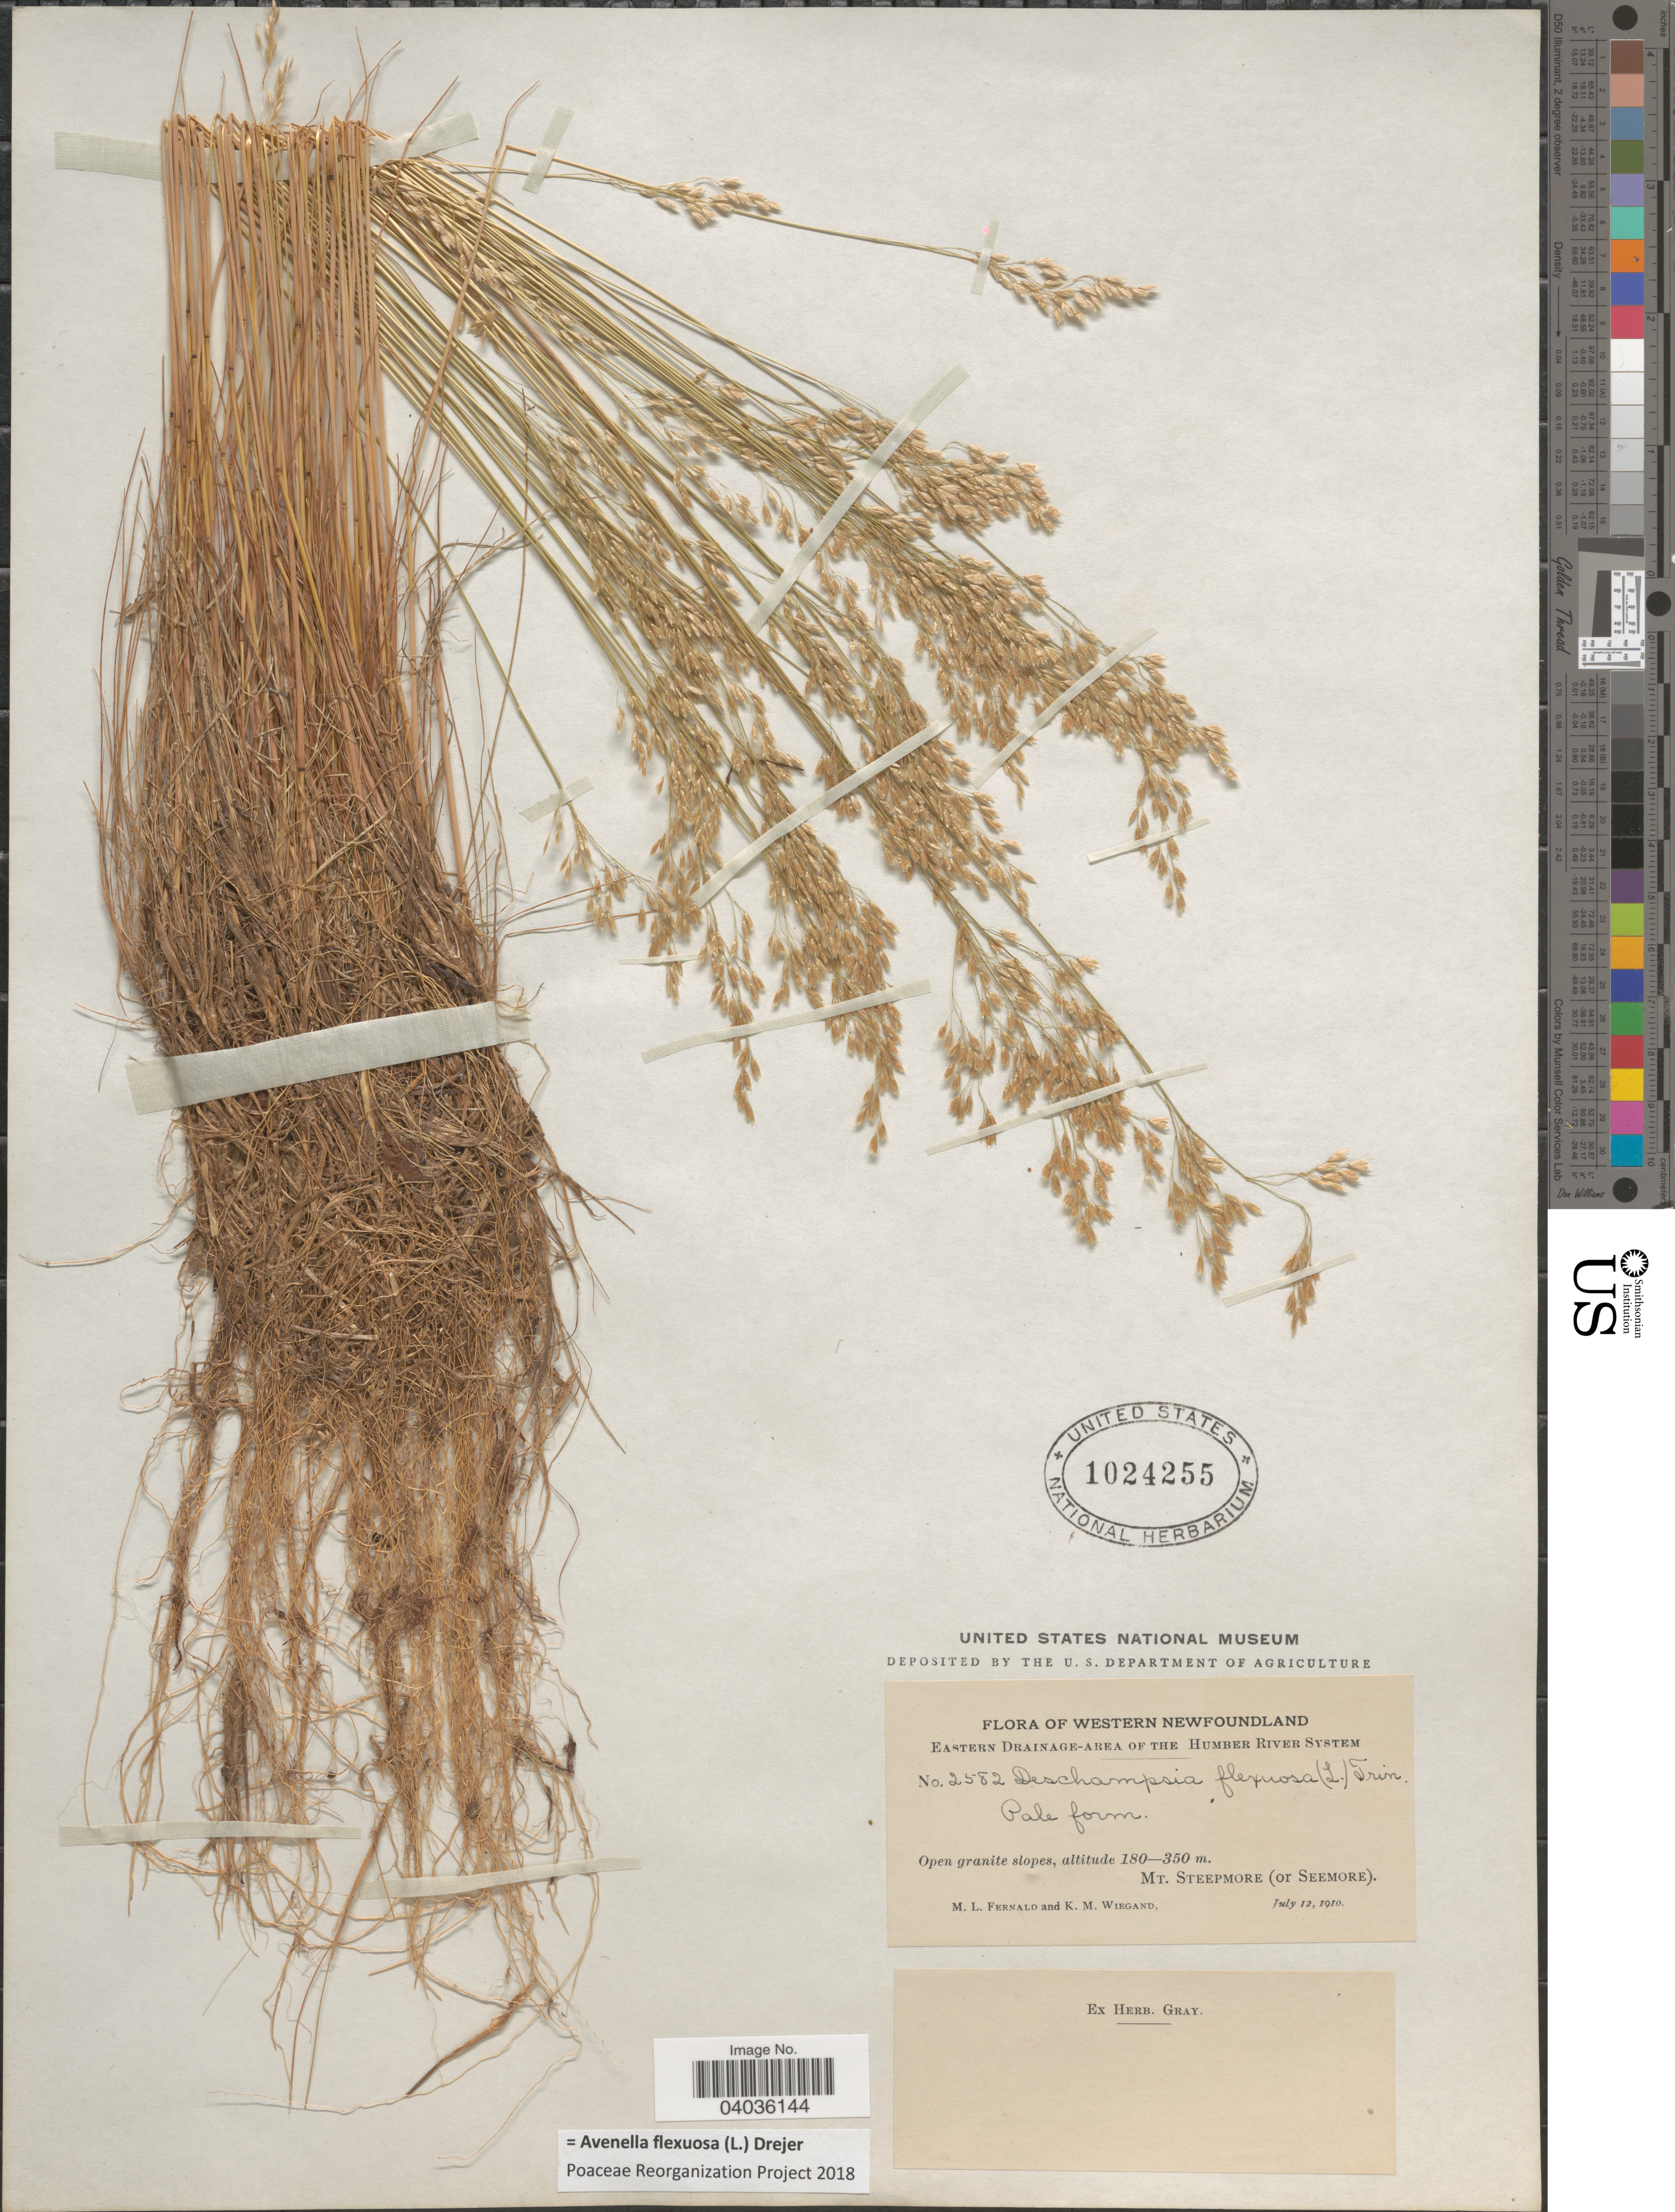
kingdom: Plantae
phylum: Tracheophyta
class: Liliopsida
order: Poales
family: Poaceae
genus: Avenella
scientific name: Avenella flexuosa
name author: (L.) Drejer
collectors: M. L. Fernald & K. M. Wiegand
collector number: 2582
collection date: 1910-07-12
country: Canada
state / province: Newfoundland and Labrador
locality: Western Newfoundland. Eastern Drainage-area of the Humber River System. Open granite slopes, Mt. Steepmore (or Seemore).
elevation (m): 180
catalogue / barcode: US 1024255